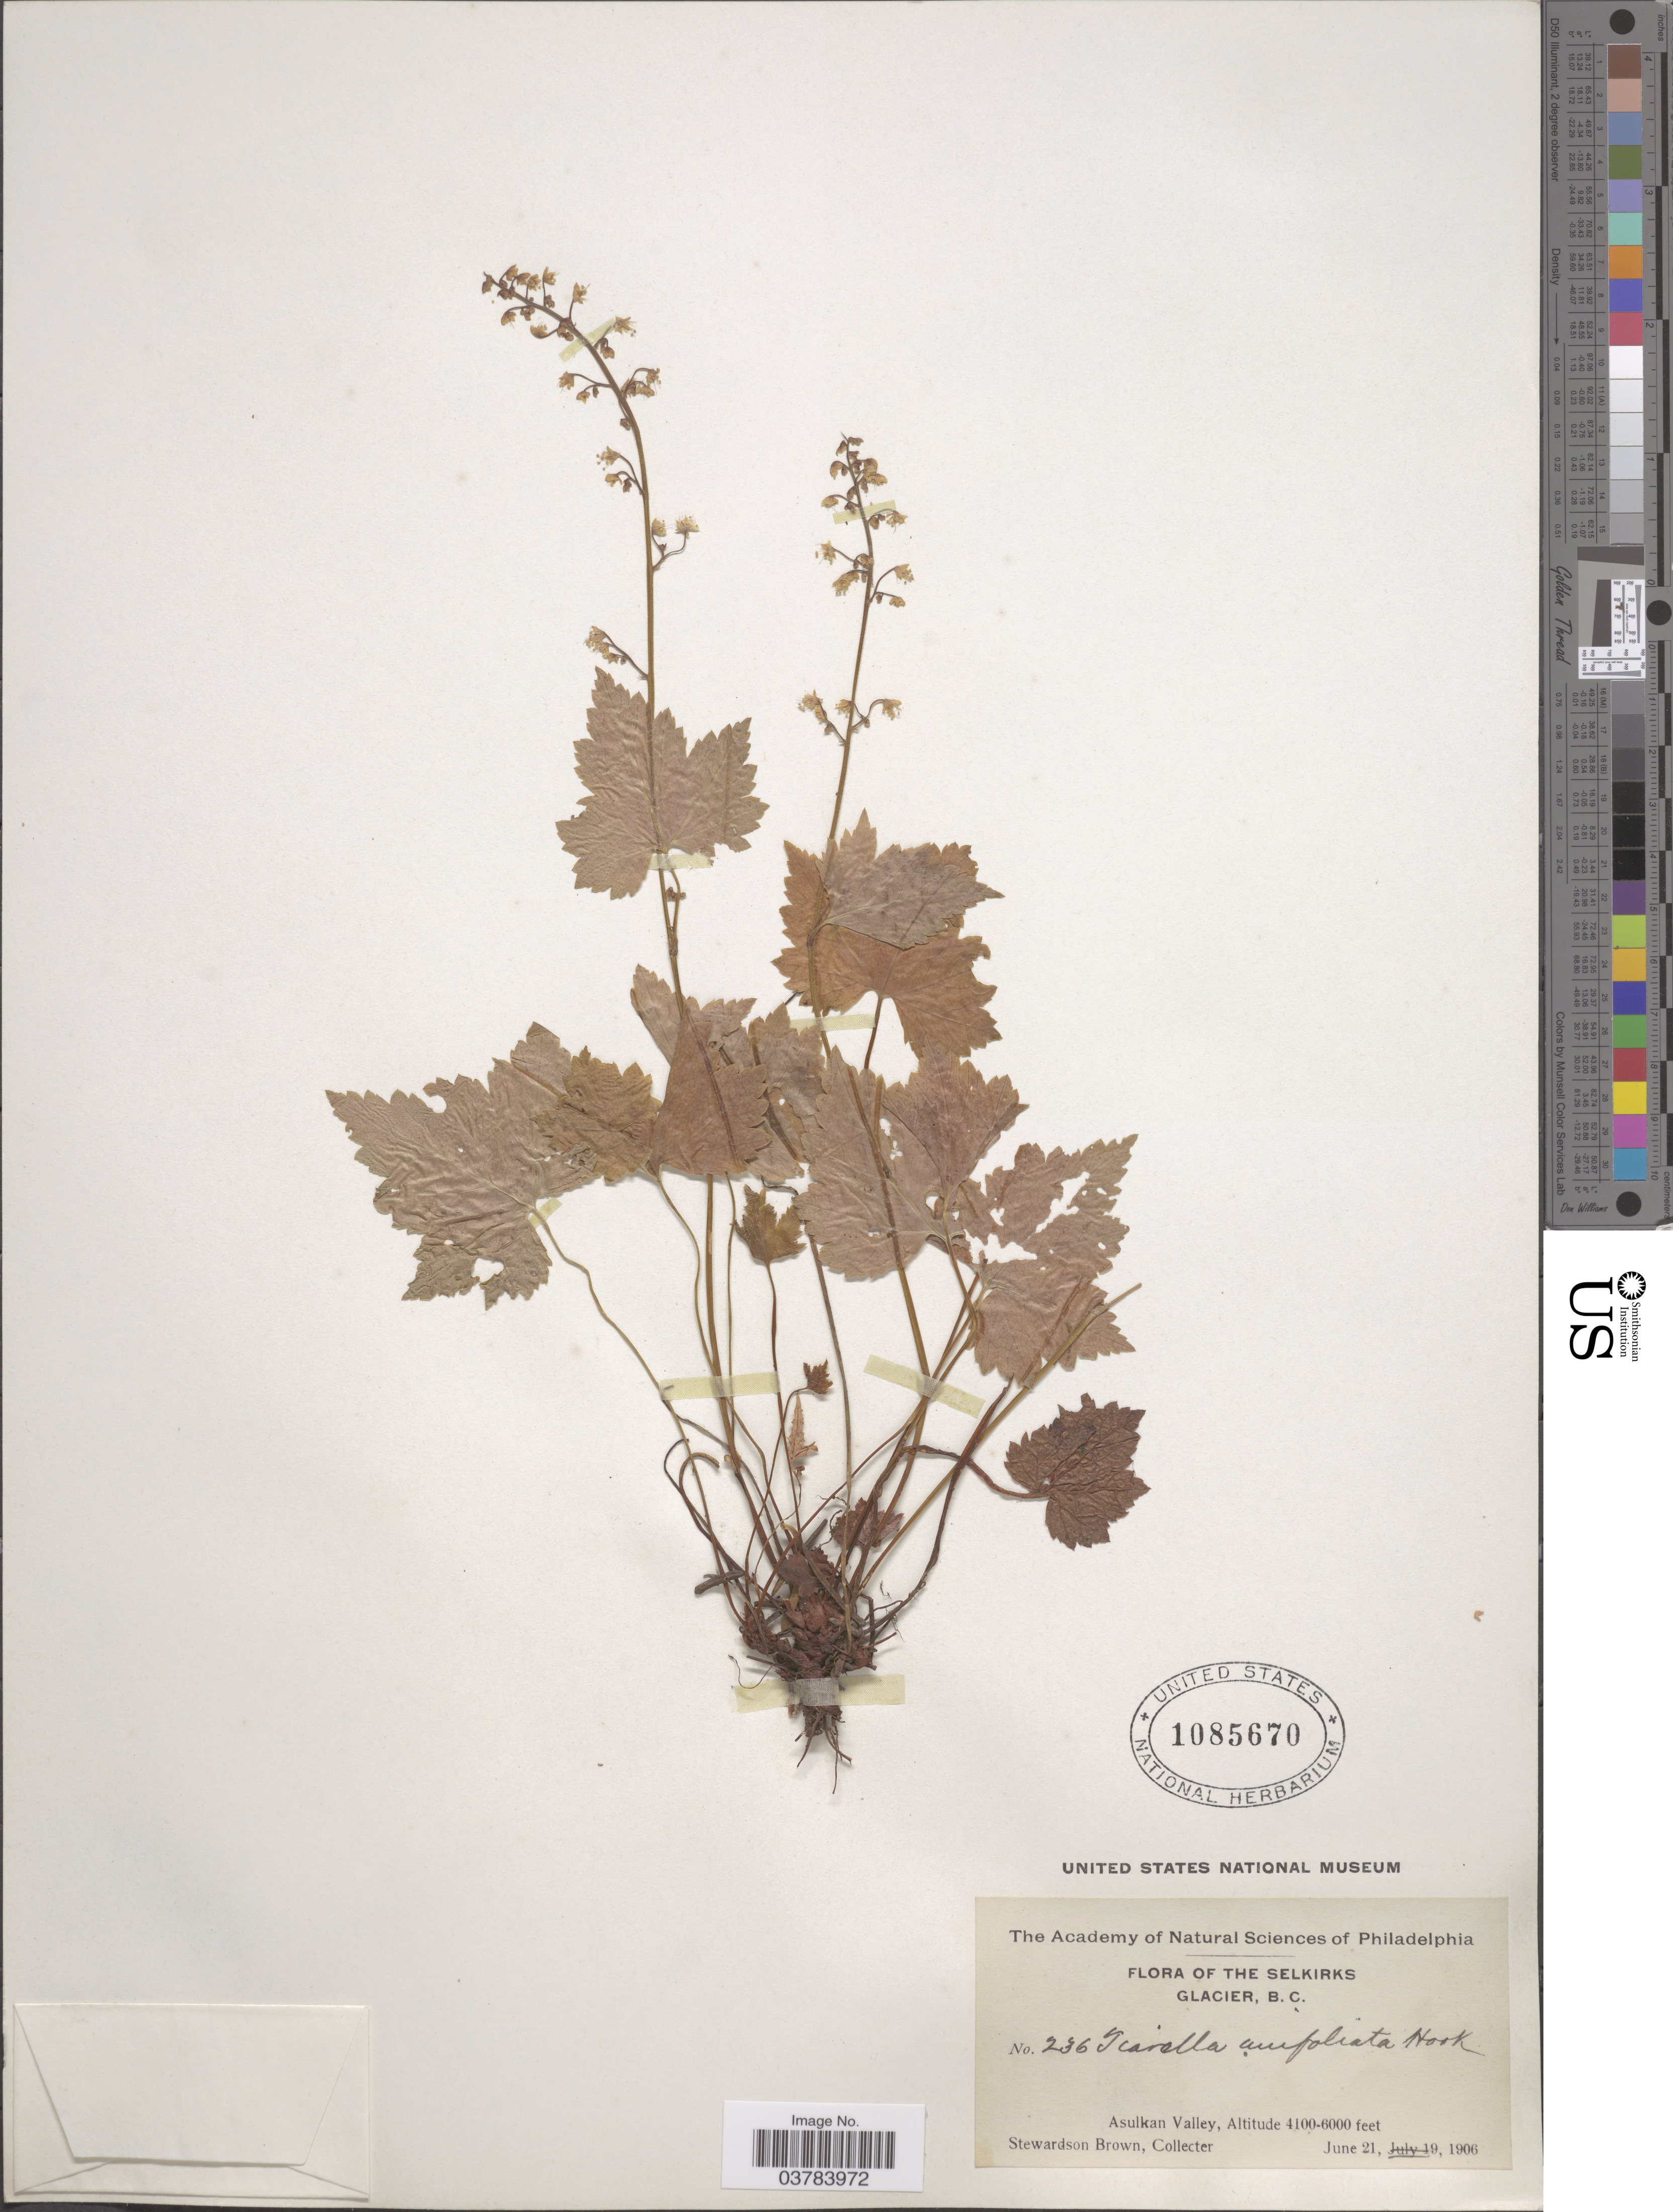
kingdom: Plantae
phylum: Tracheophyta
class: Magnoliopsida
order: Saxifragales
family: Saxifragaceae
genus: Tiarella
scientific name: Tiarella unifoliata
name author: Hook.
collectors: S. Brown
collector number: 236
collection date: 1906-06-21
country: Canada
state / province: British Columbia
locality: The Selkirks Glacier. Asulkan Valley.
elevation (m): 1250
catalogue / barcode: US 1085670